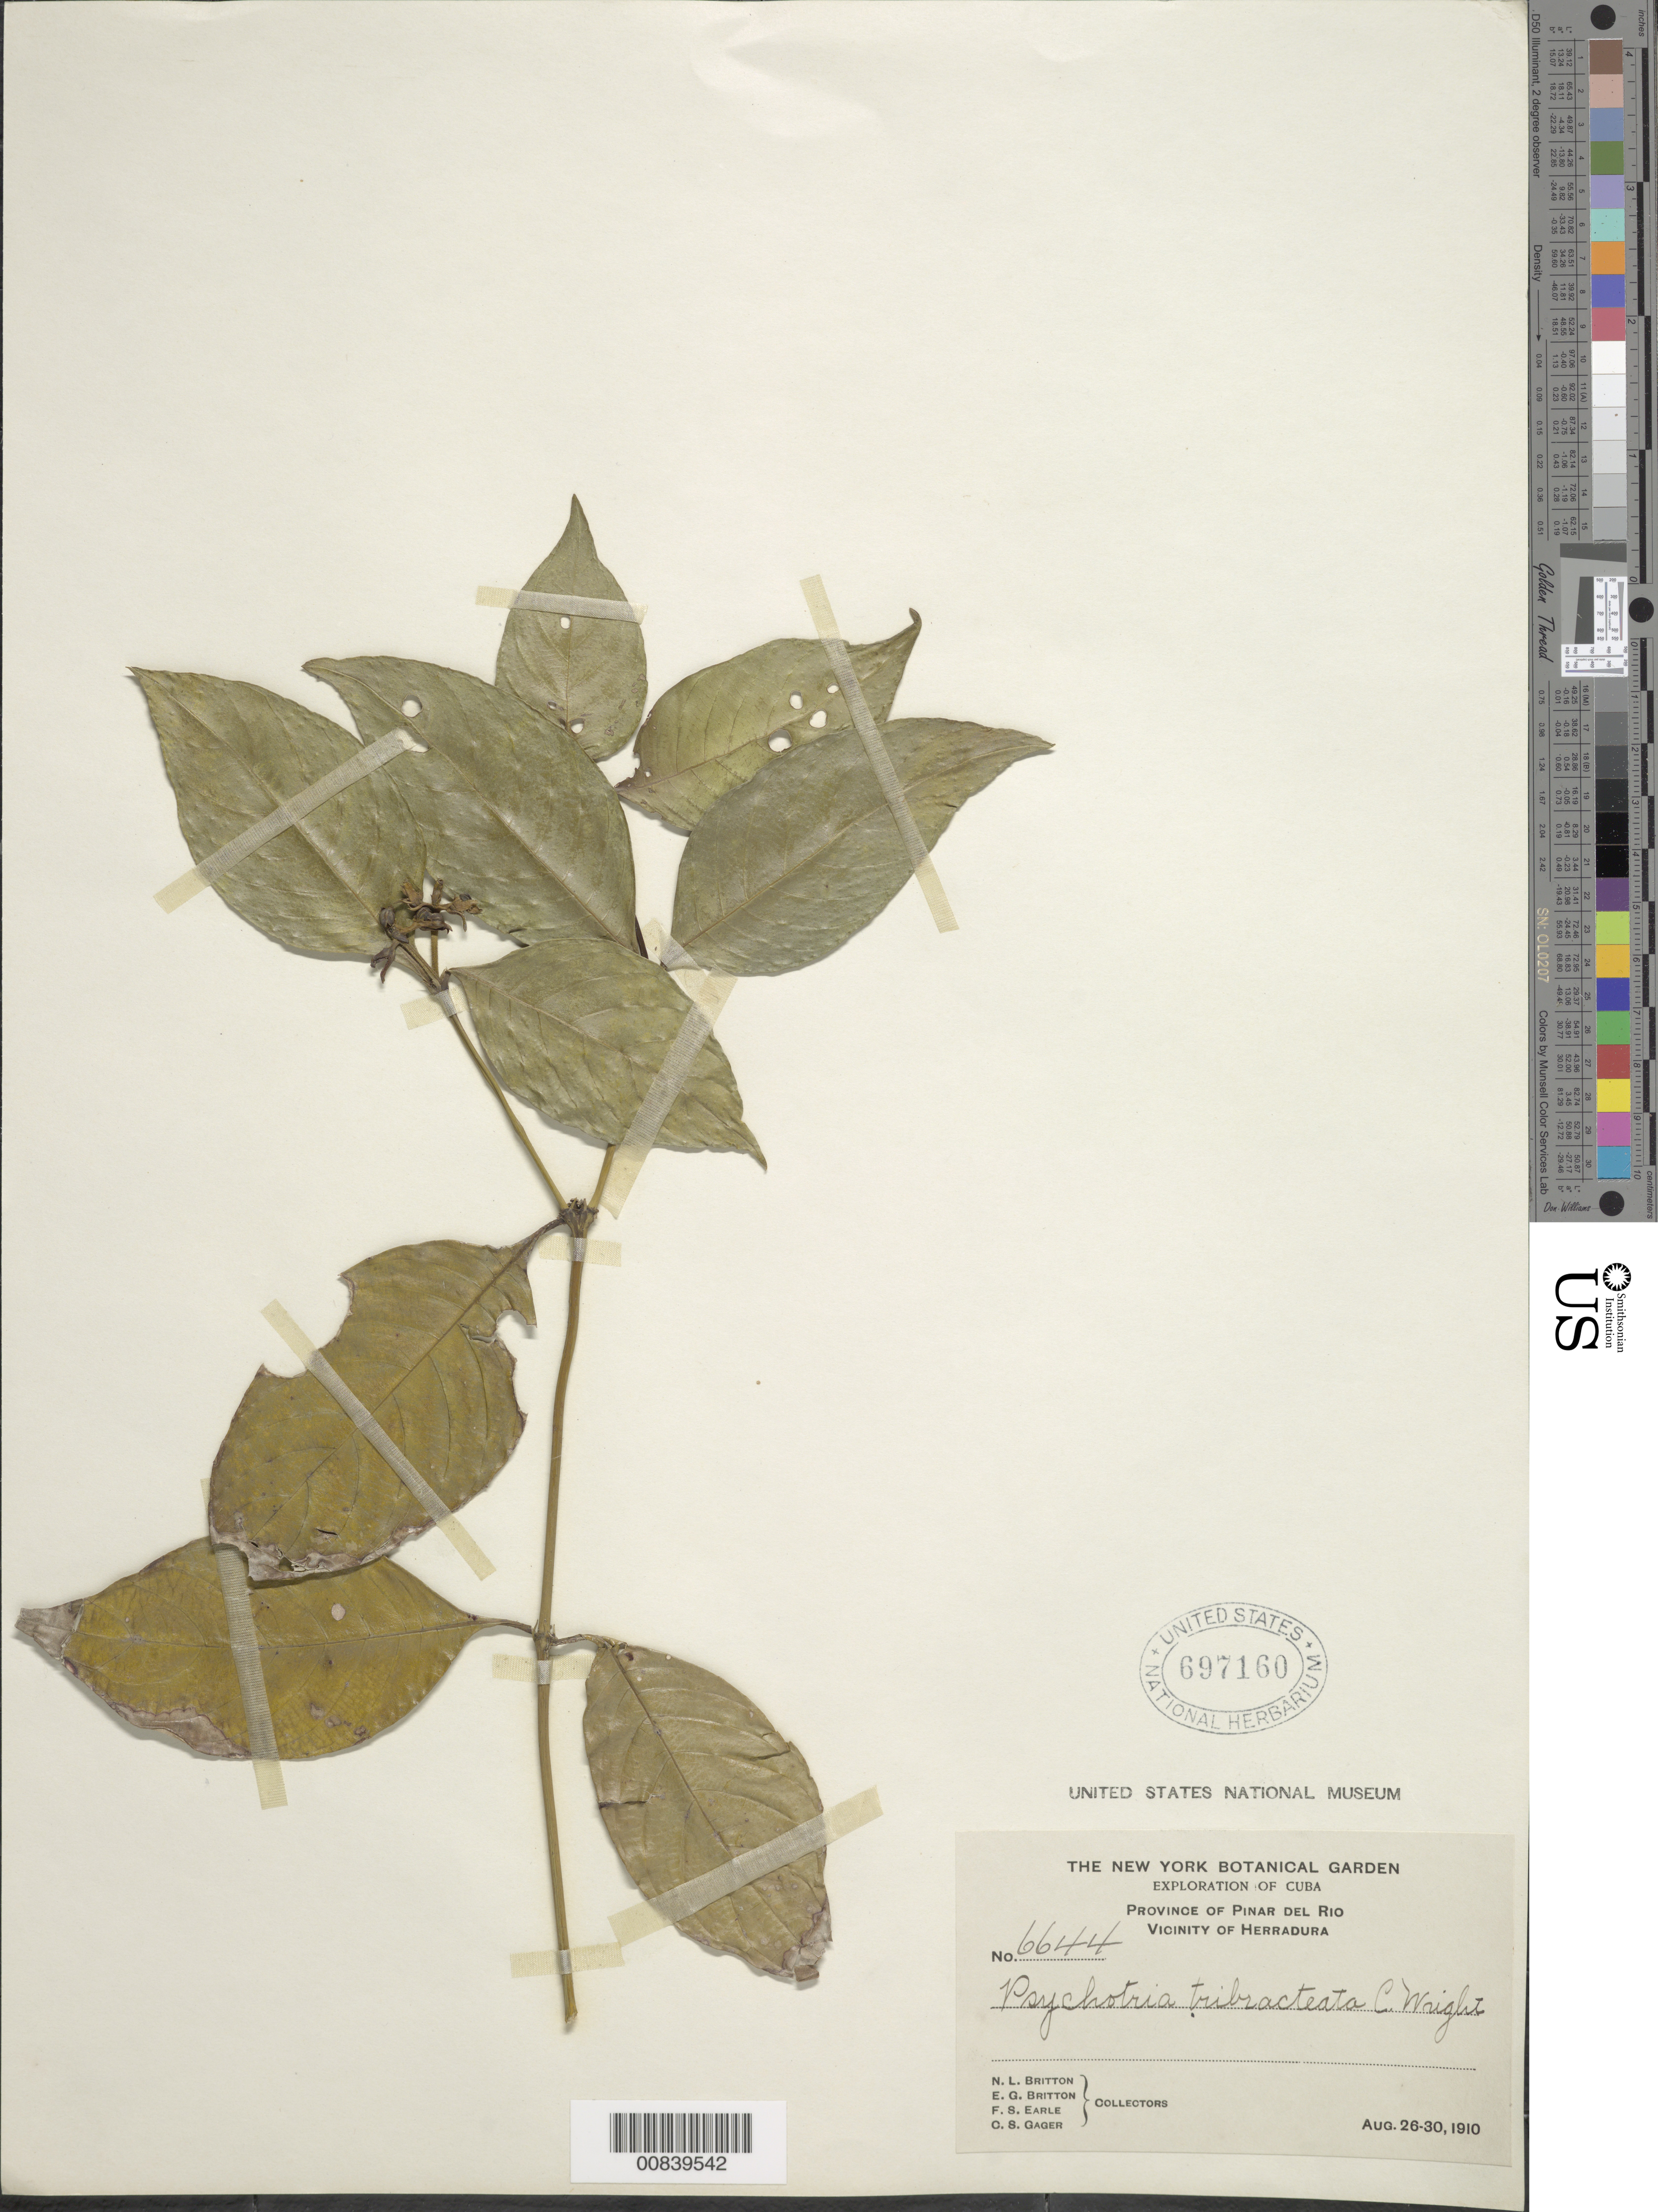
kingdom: Plantae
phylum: Tracheophyta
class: Magnoliopsida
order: Gentianales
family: Rubiaceae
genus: Psychotria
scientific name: Psychotria officinalis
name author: (Aubl.) Raeusch.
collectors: N. Britton, E. G. Britton, F. S. Earle & C. Gager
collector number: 6644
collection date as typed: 26 Aug 1910 to 30 Aug 1910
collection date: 1910-08-26/1910-08-30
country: Cuba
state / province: Pinar del Río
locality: Vicinity of Herradura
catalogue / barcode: US 697160